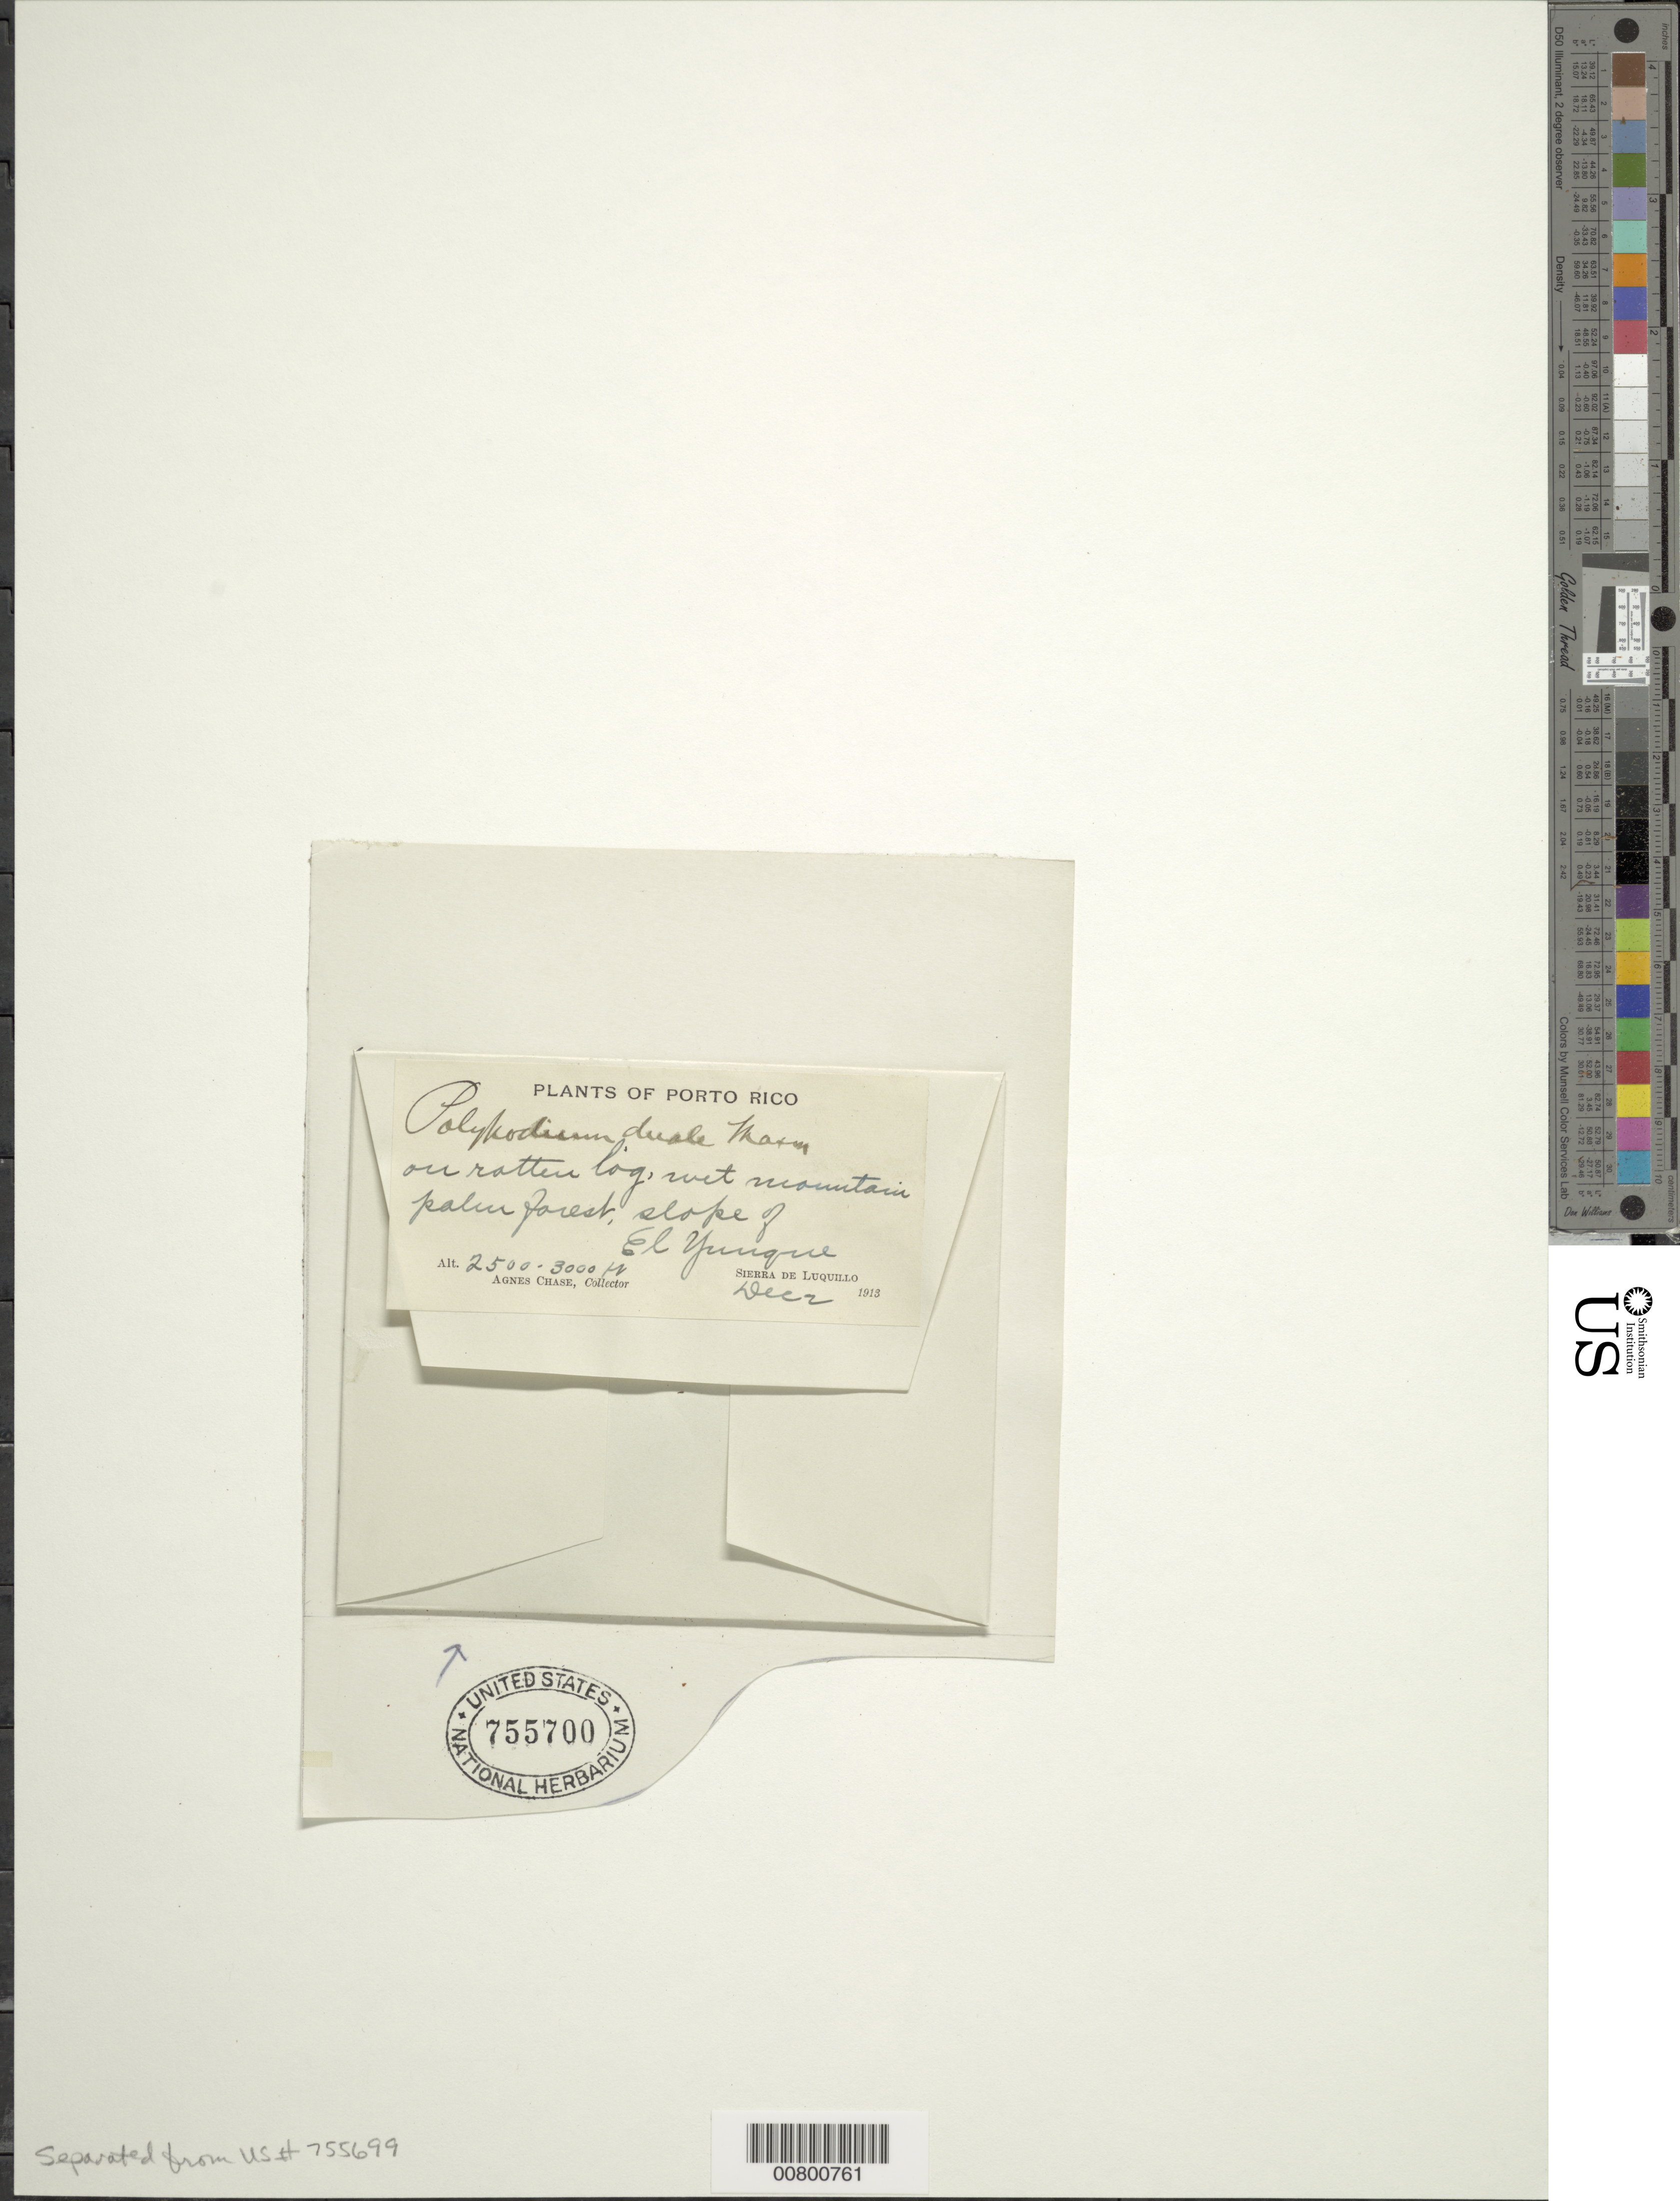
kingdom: Plantae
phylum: Tracheophyta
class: Polypodiopsida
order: Polypodiales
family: Polypodiaceae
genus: Cochlidium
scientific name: Cochlidium serrulatum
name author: (Sw.) L.E. Bishop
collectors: A. Chase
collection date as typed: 02 Dec 1913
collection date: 1913-12-02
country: Puerto Rico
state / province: Luquillo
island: Puerto Rico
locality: Sierra de Luquillo, El Yunque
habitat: Wet mountain palm forest, on rotten log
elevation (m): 762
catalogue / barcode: US 755700